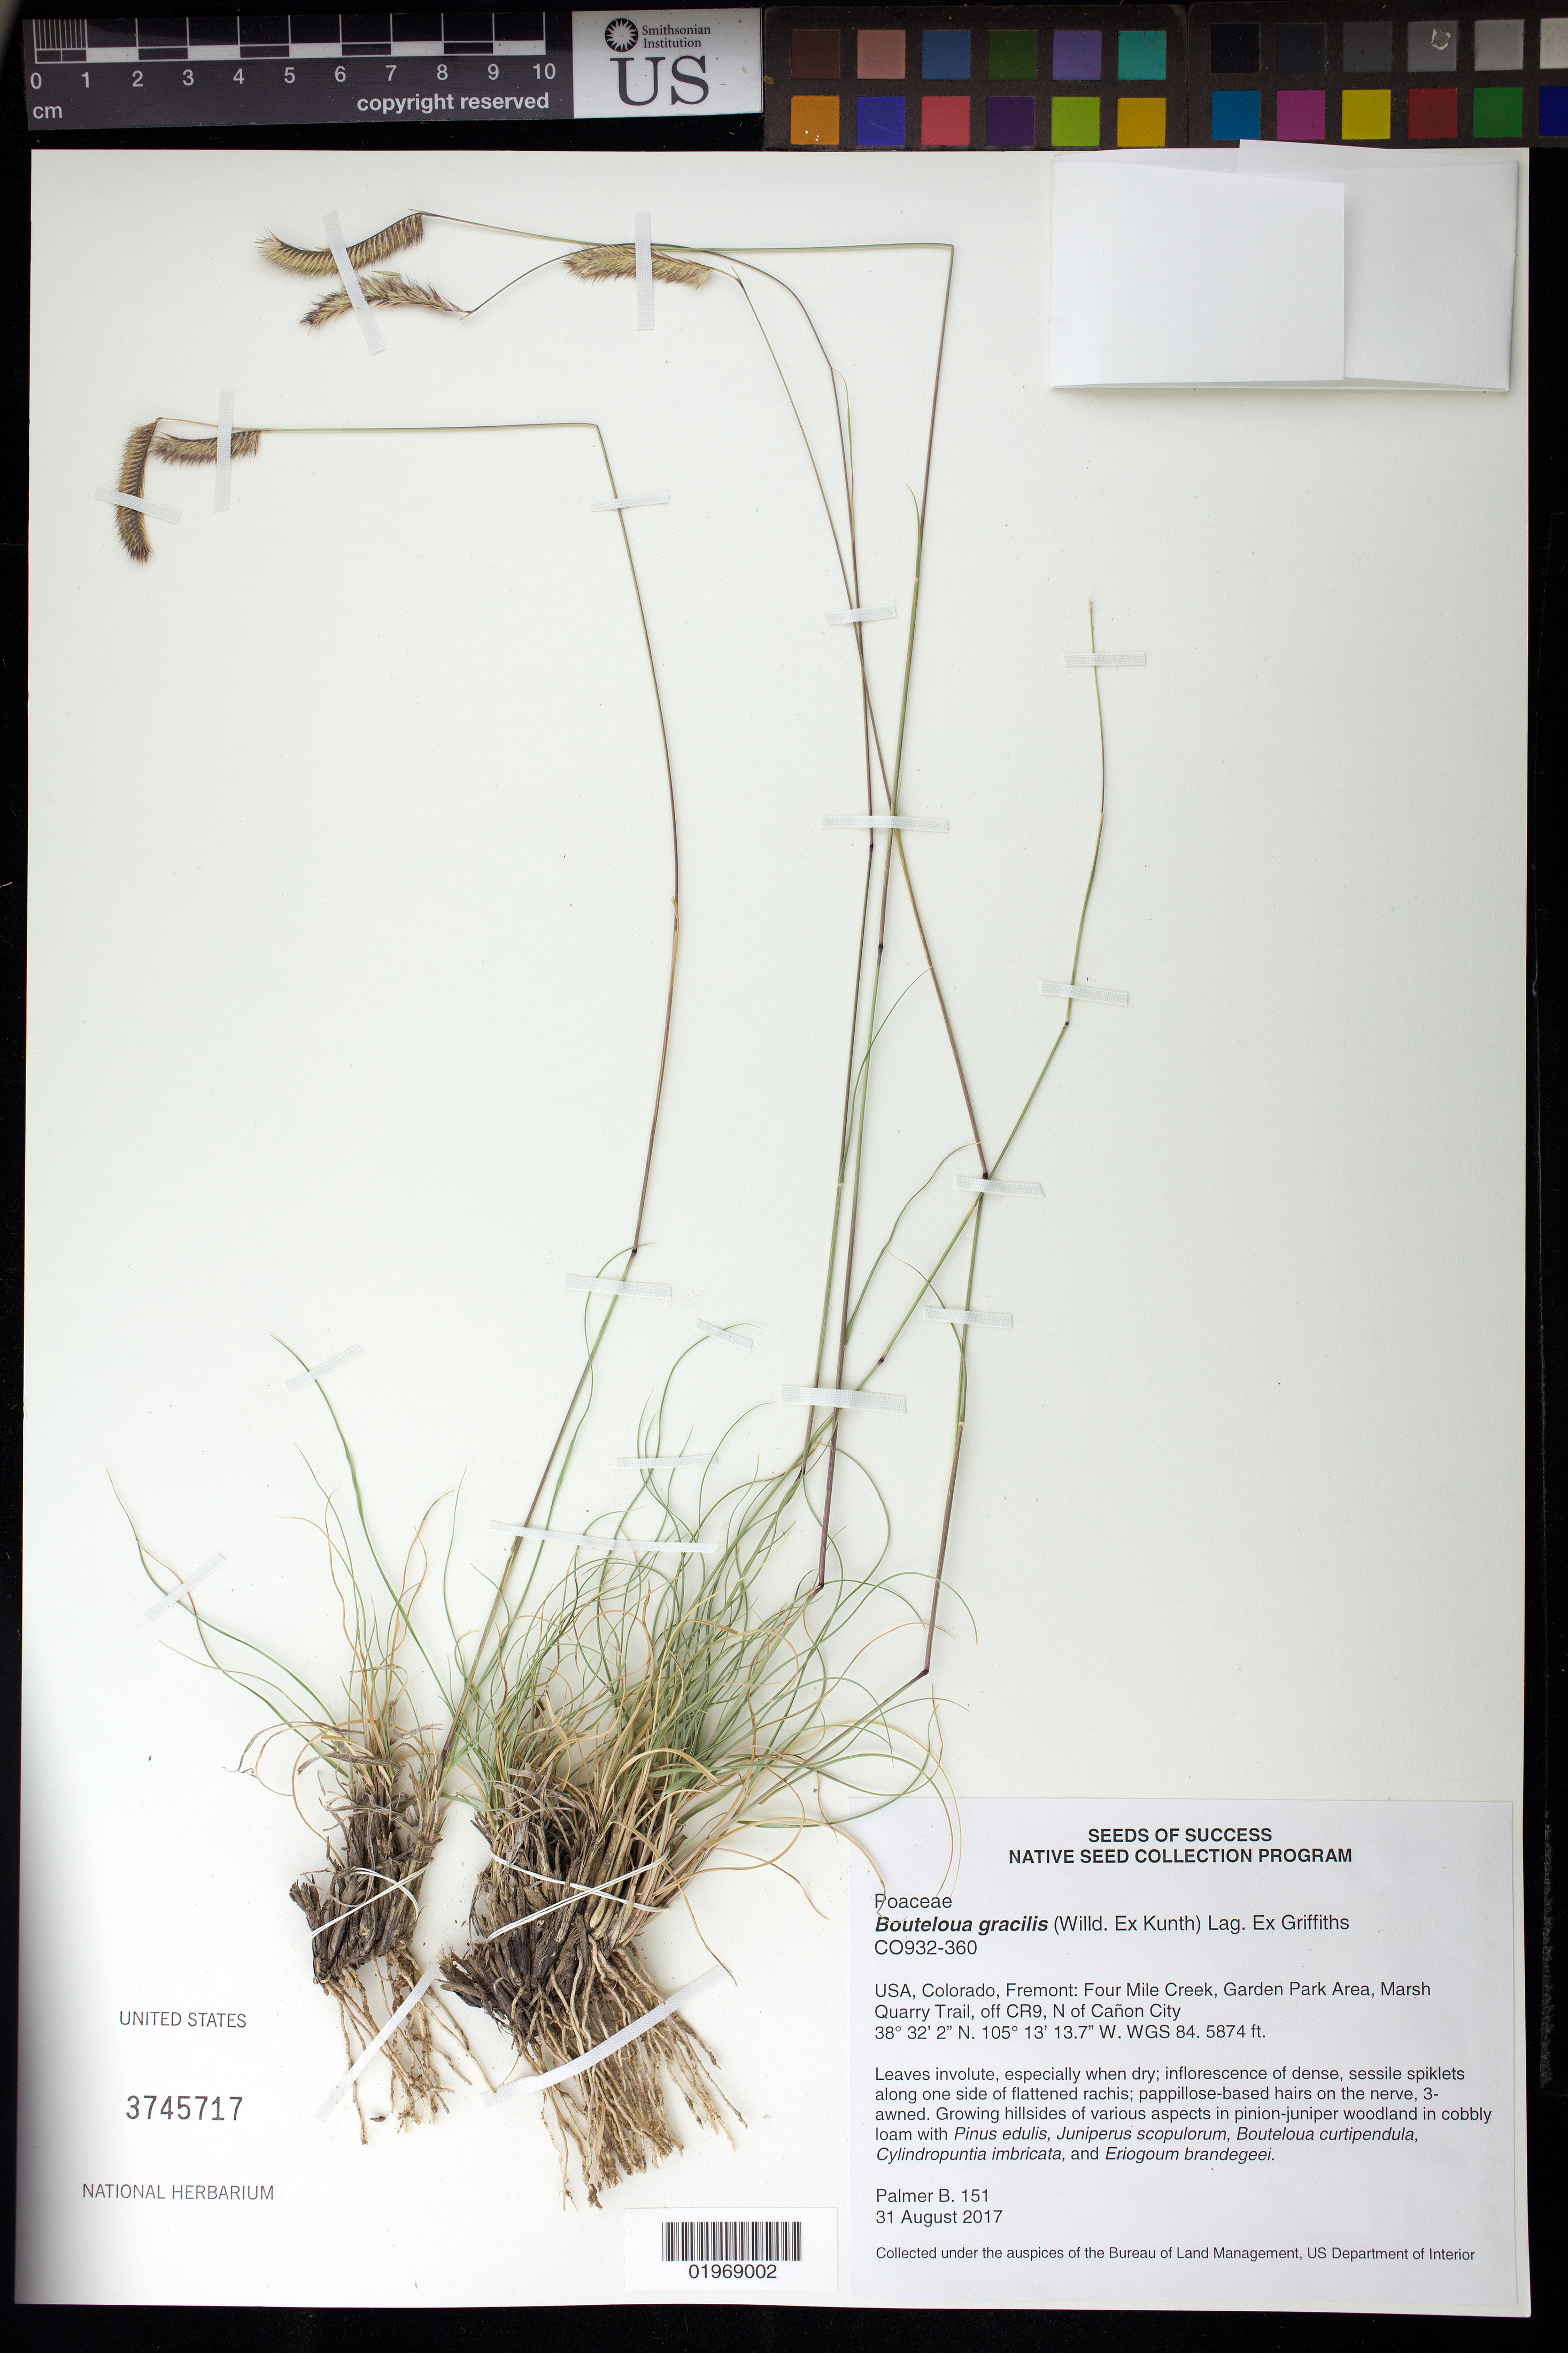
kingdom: Plantae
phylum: Tracheophyta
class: Liliopsida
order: Poales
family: Poaceae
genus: Bouteloua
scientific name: Bouteloua gracilis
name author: (Kunth) Lag. ex Griffiths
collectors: B. Palmer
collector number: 151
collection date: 2017-08-31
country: United States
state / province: Colorado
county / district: Fremont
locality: Four Mile Creek,Garden Park Area, Marsh Quarry Trail, off CR9, N of Canyon City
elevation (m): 1790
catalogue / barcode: US 3745717